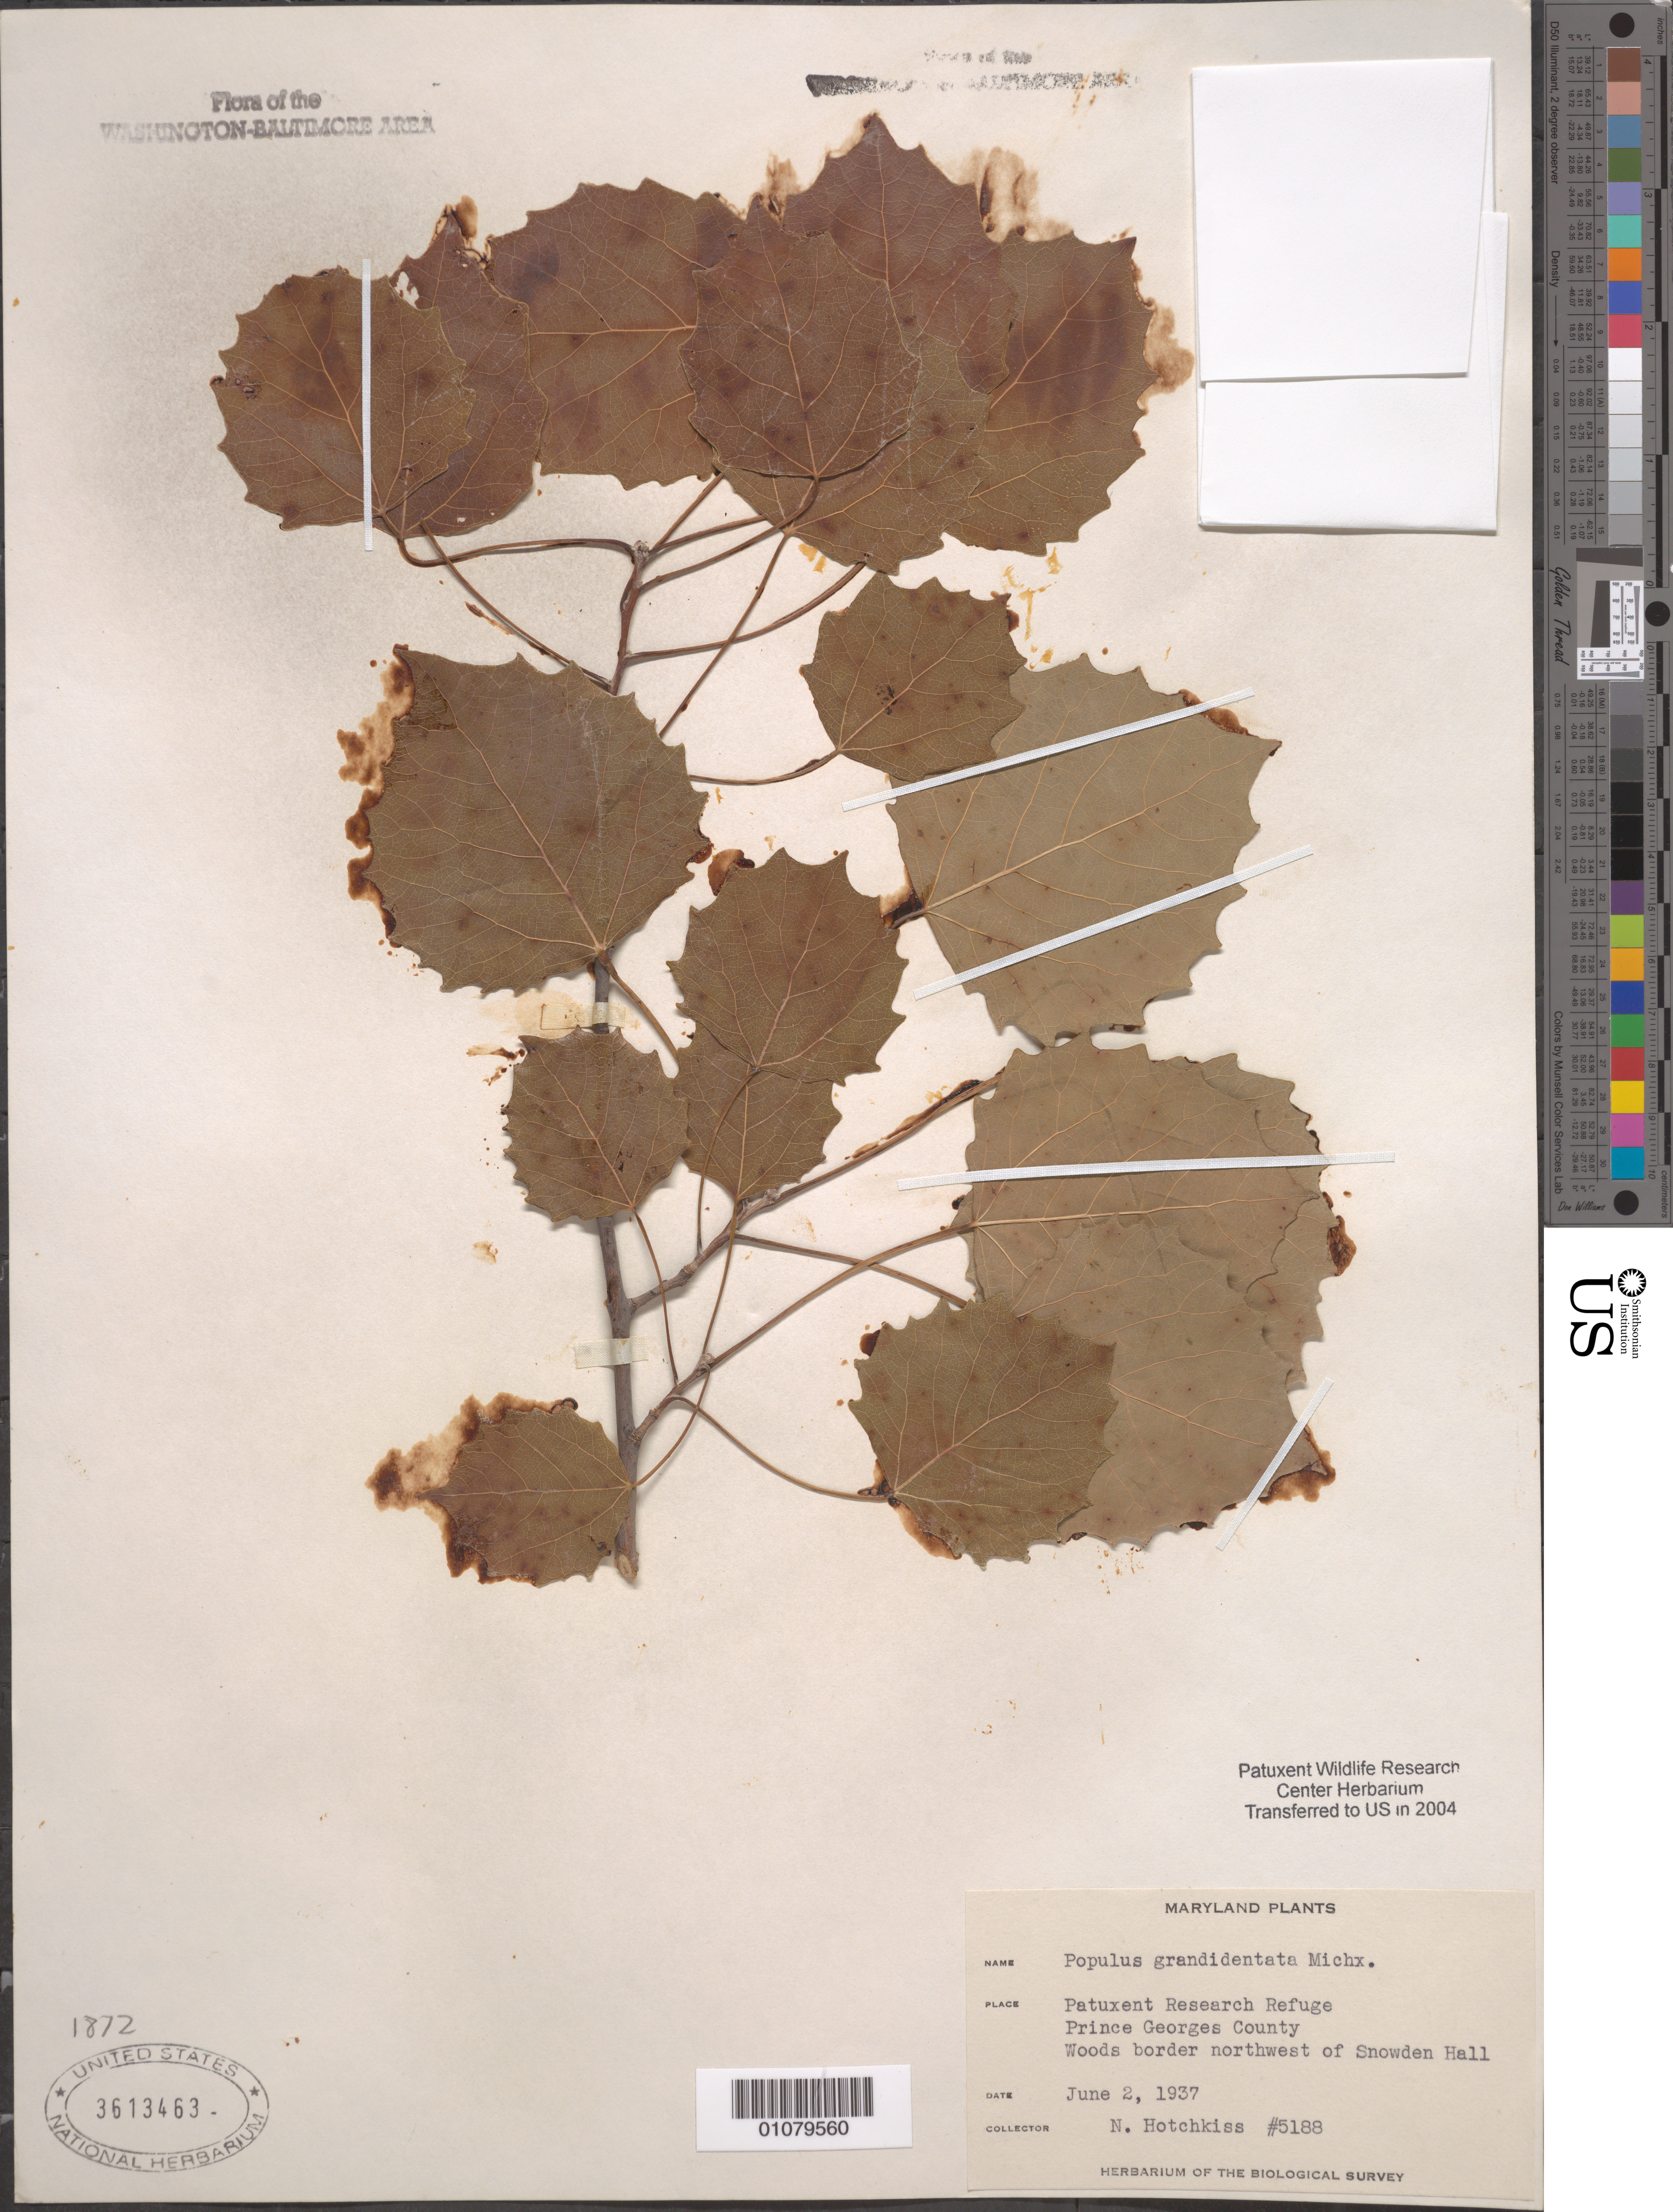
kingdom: Plantae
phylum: Tracheophyta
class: Magnoliopsida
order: Malpighiales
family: Salicaceae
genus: Populus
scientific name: Populus grandidentata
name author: Michx.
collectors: N. Hotchkiss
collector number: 5188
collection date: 1937-06-02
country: United States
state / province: Maryland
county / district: Prince George's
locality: Patuxent Wildlife Refuge. N.W. of Snowden Hall.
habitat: Woods border.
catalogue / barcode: US 3613463